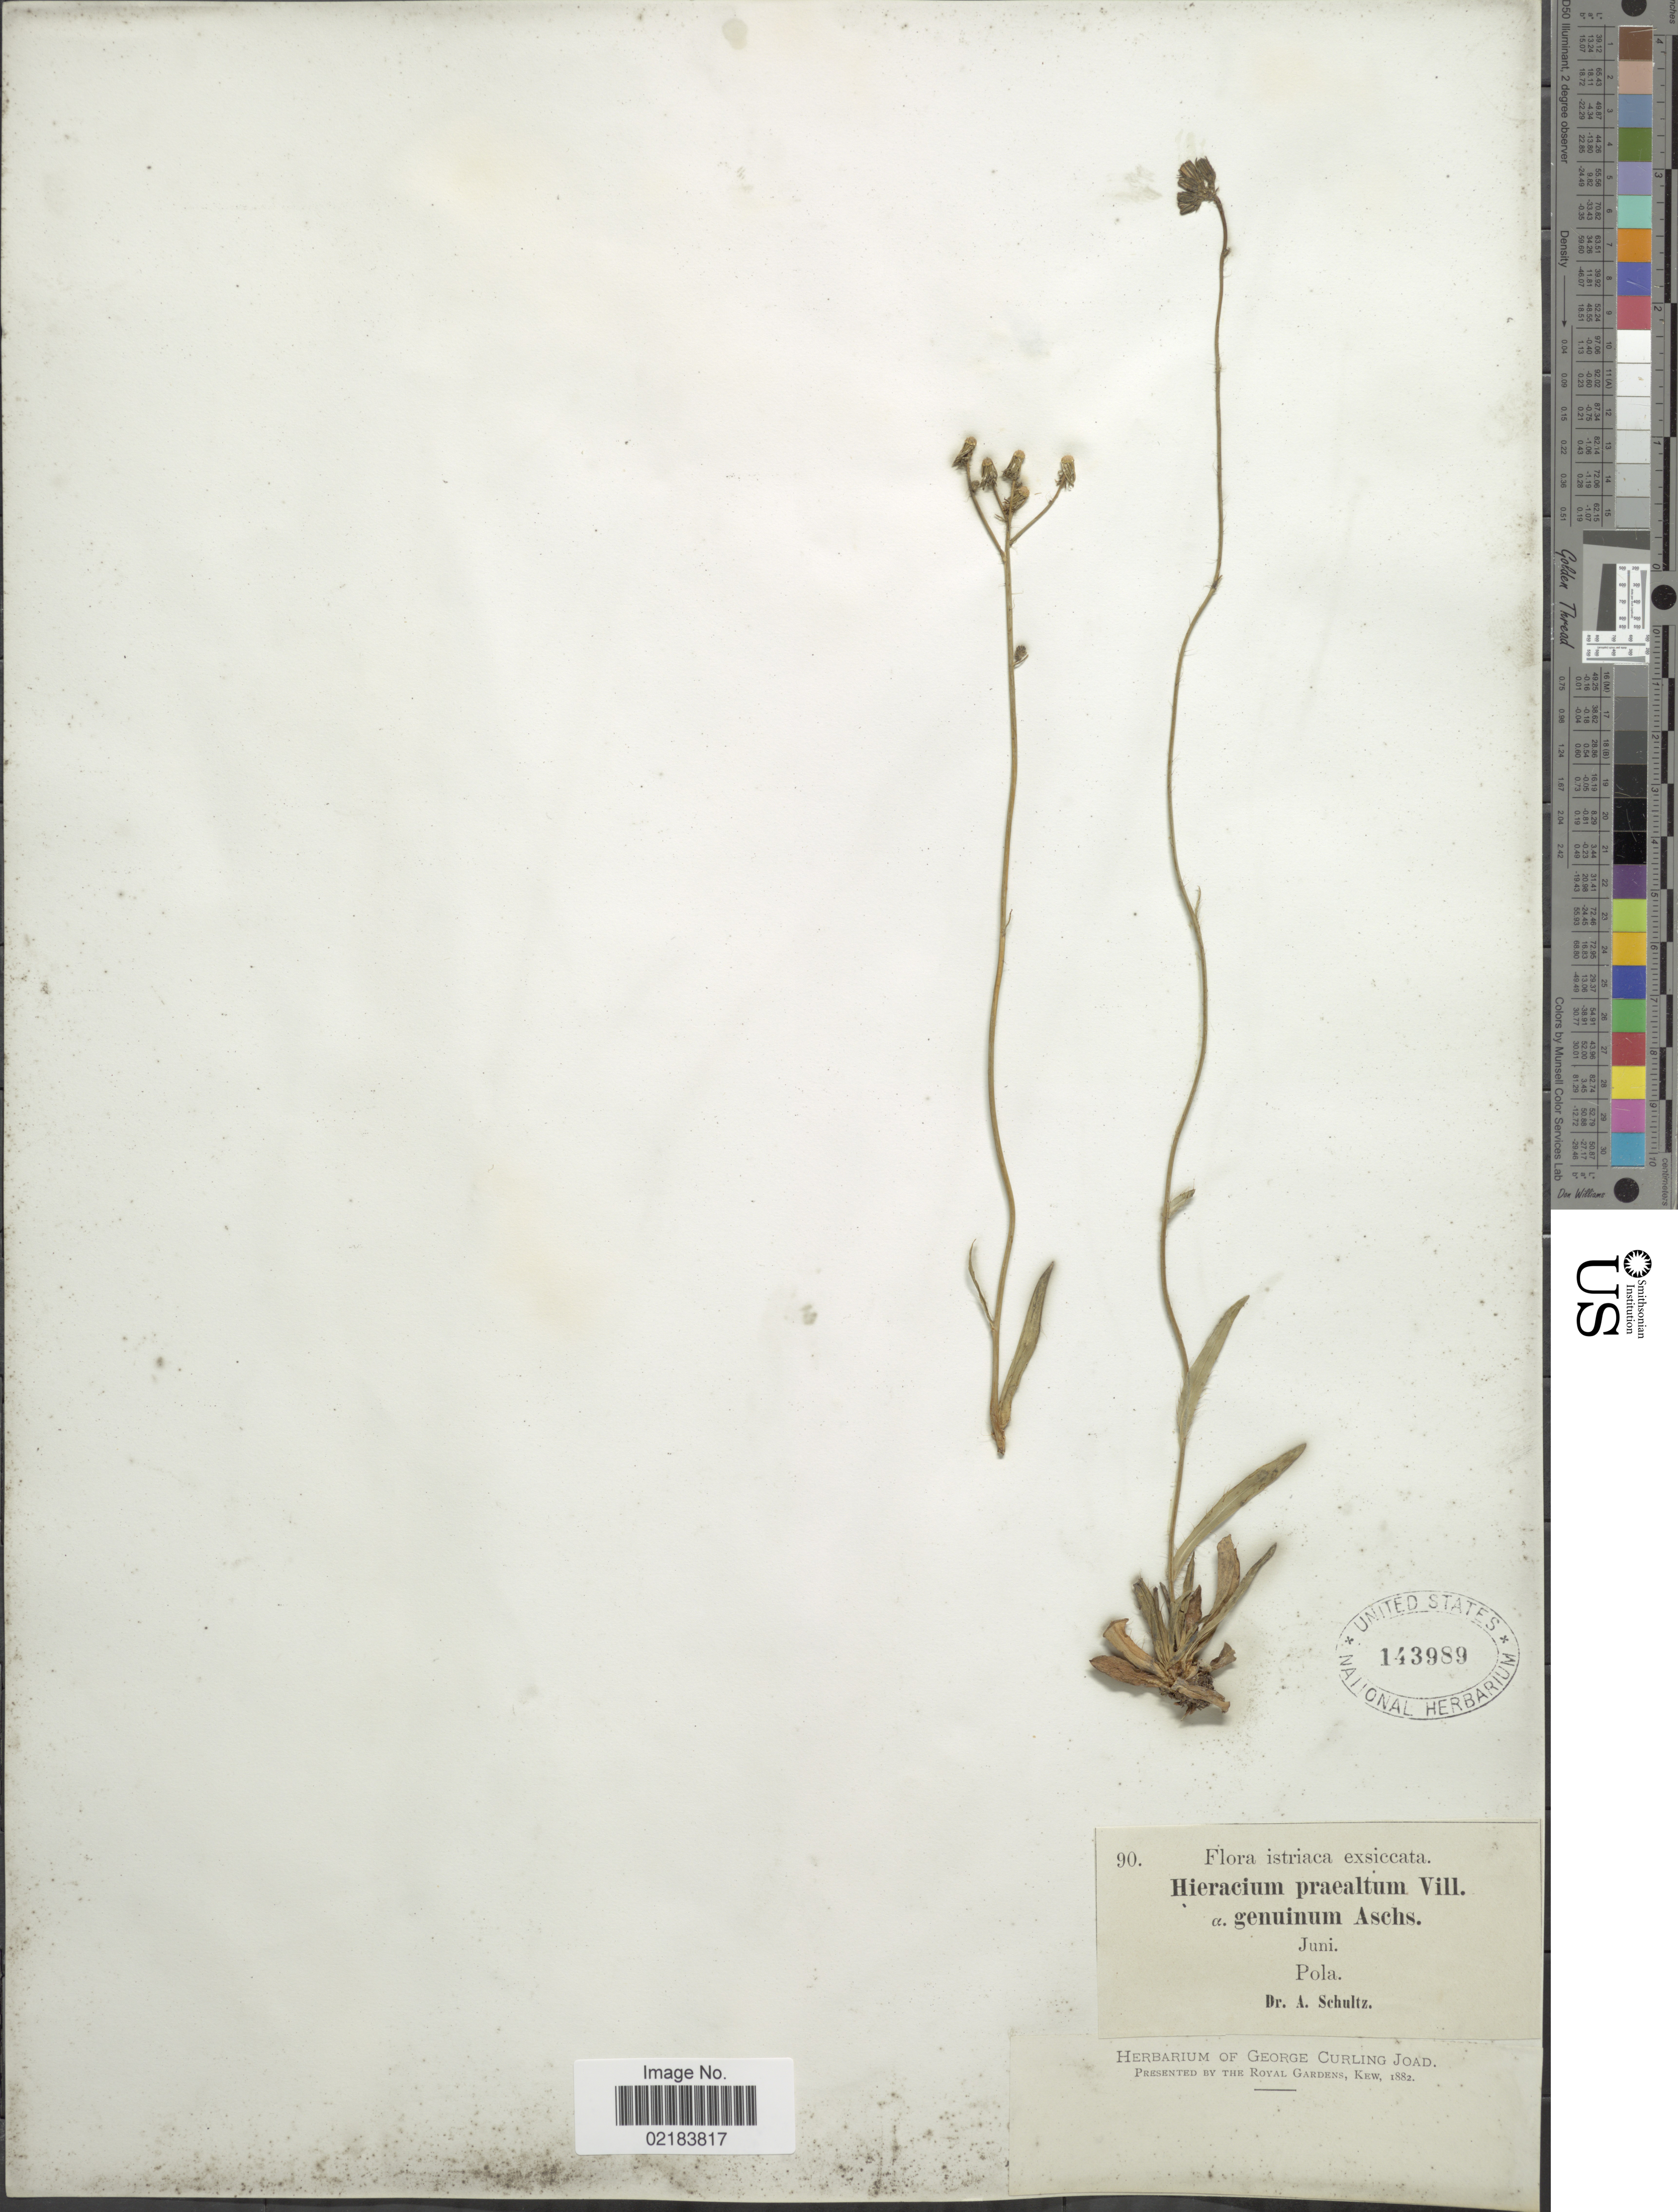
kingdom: Plantae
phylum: Tracheophyta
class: Magnoliopsida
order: Asterales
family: Asteraceae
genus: Pilosella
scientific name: Pilosella piloselloides subsp. praealta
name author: (Gochnat) S. Bräut. & Greuter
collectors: A. Schultz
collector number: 90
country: Croatia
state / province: Istria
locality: Istriaca. Pola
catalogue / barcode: US 143989